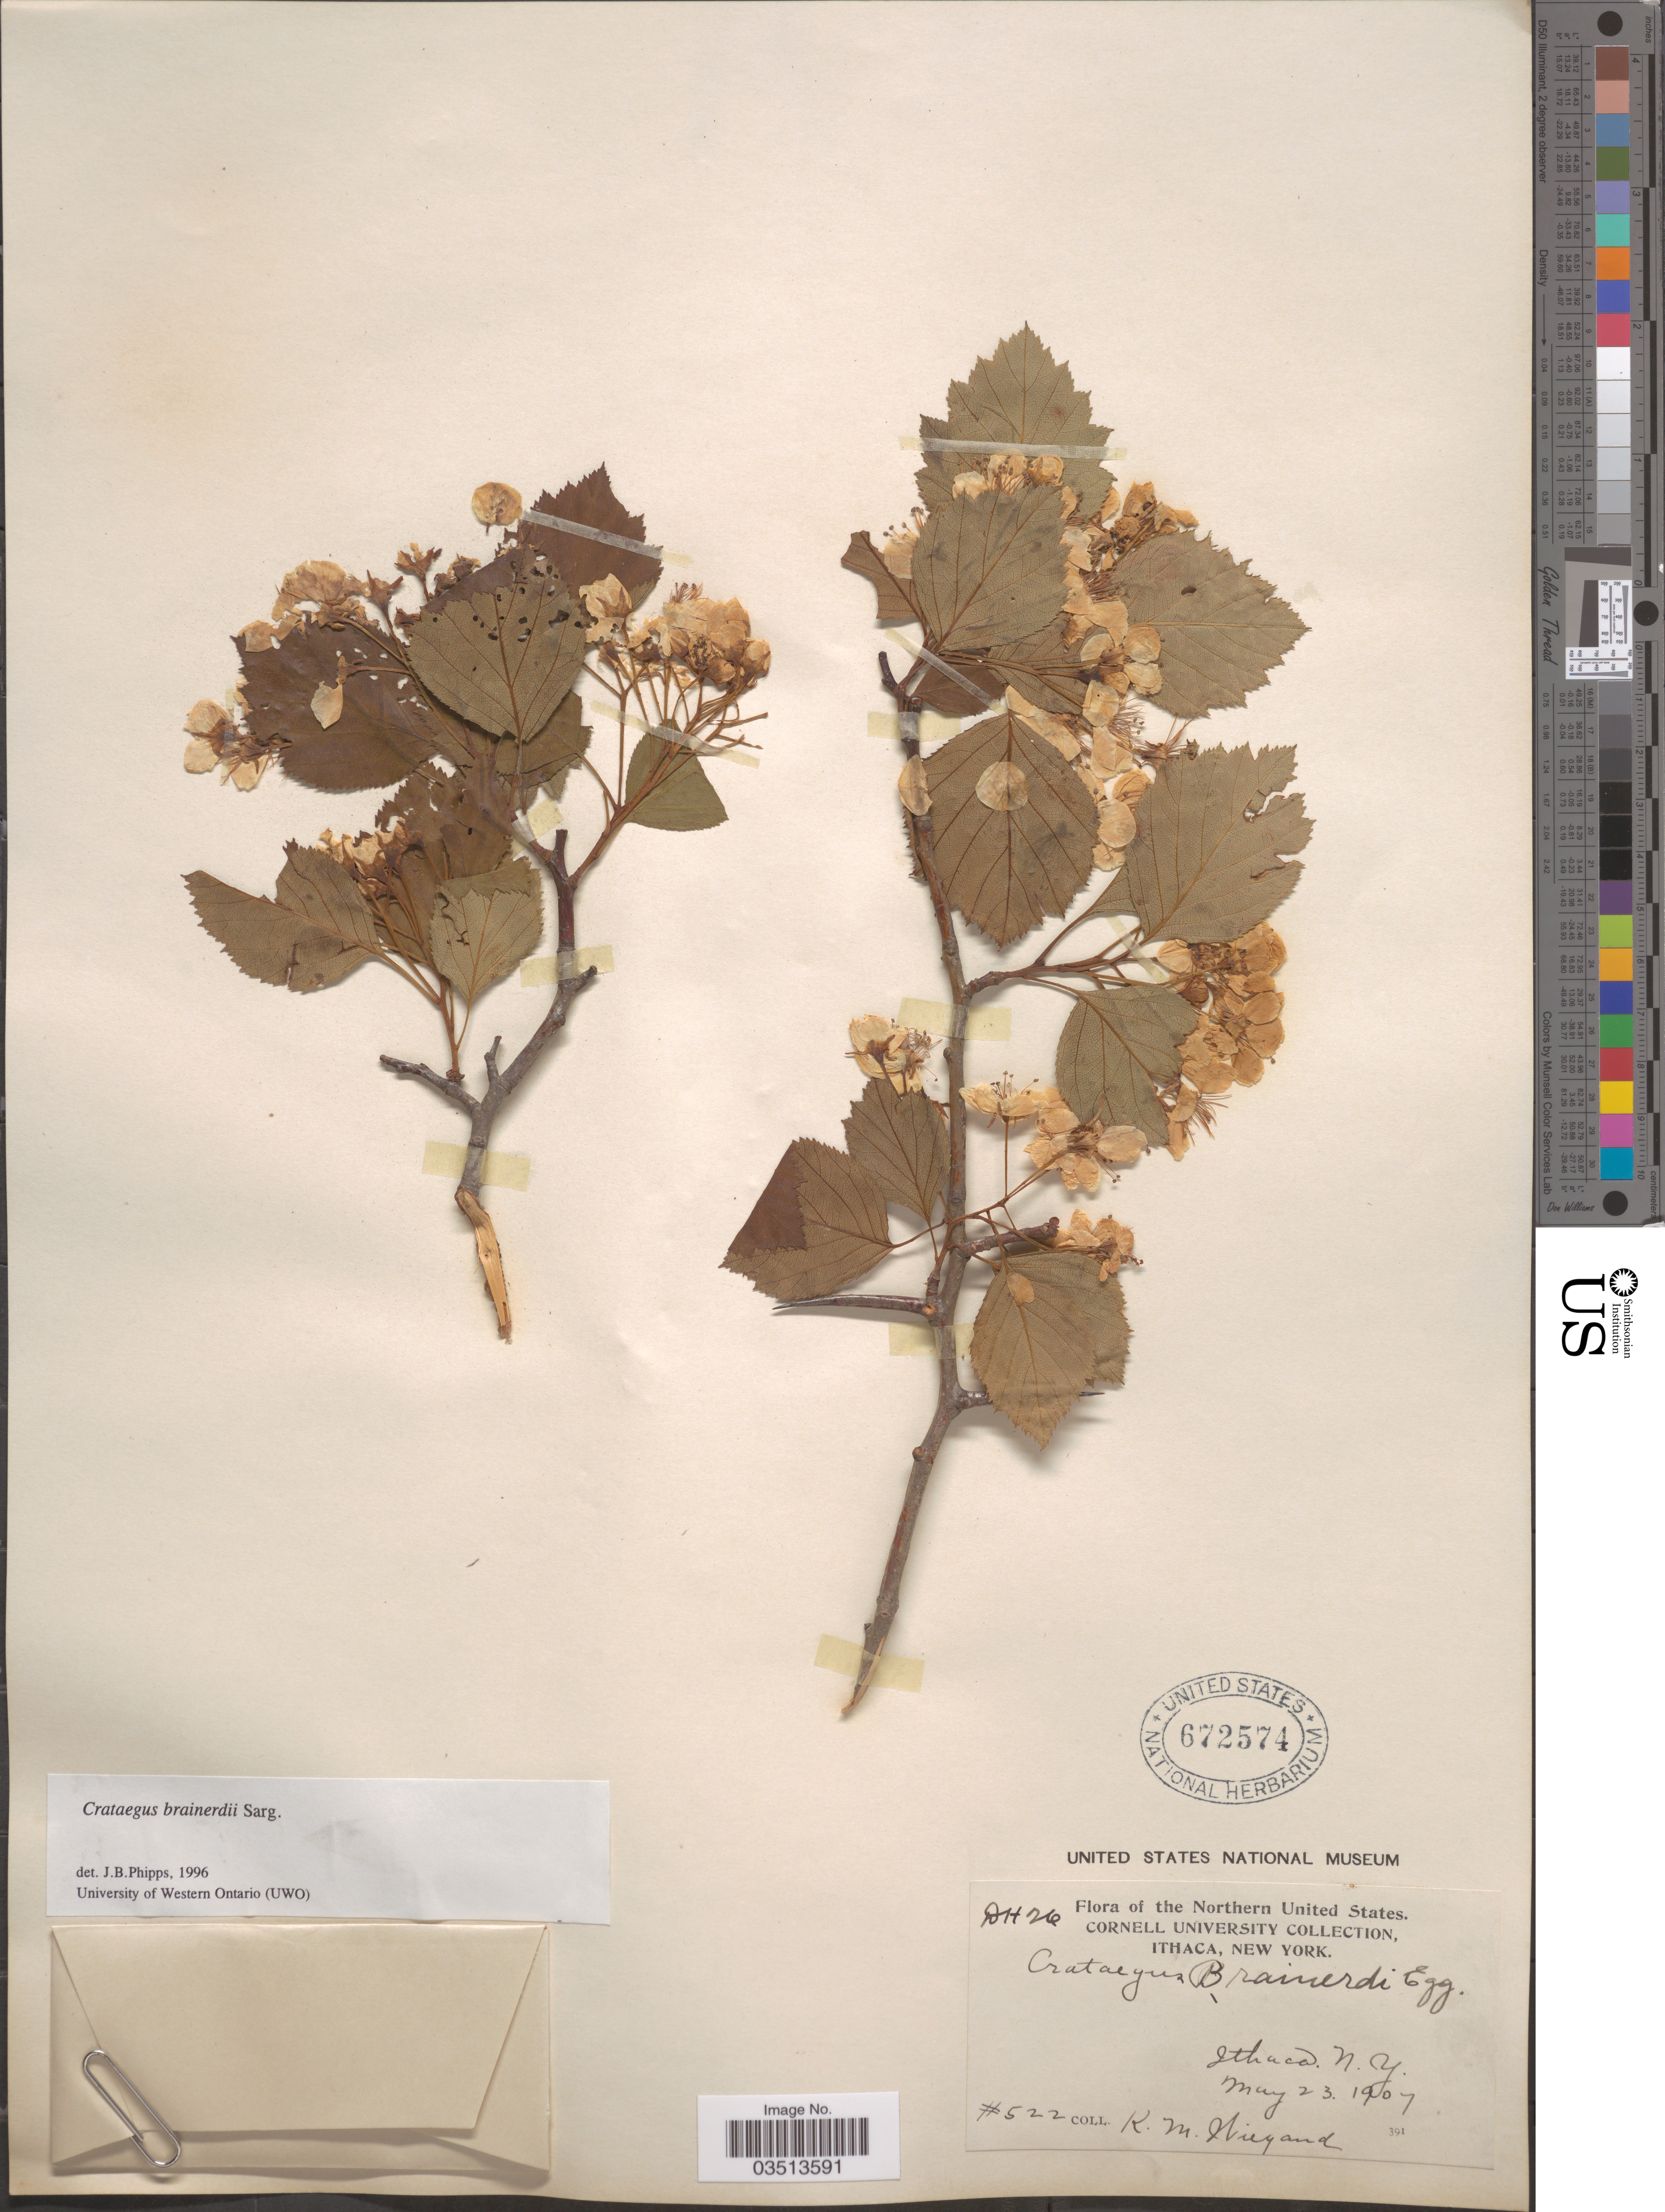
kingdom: Plantae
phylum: Tracheophyta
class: Magnoliopsida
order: Rosales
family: Rosaceae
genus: Crataegus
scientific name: Crataegus brainerdii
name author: Sarg.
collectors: K. M. Wiegand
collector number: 522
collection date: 1907-05-23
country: United States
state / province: New York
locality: Northern United States. Ithaca.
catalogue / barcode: US 672574